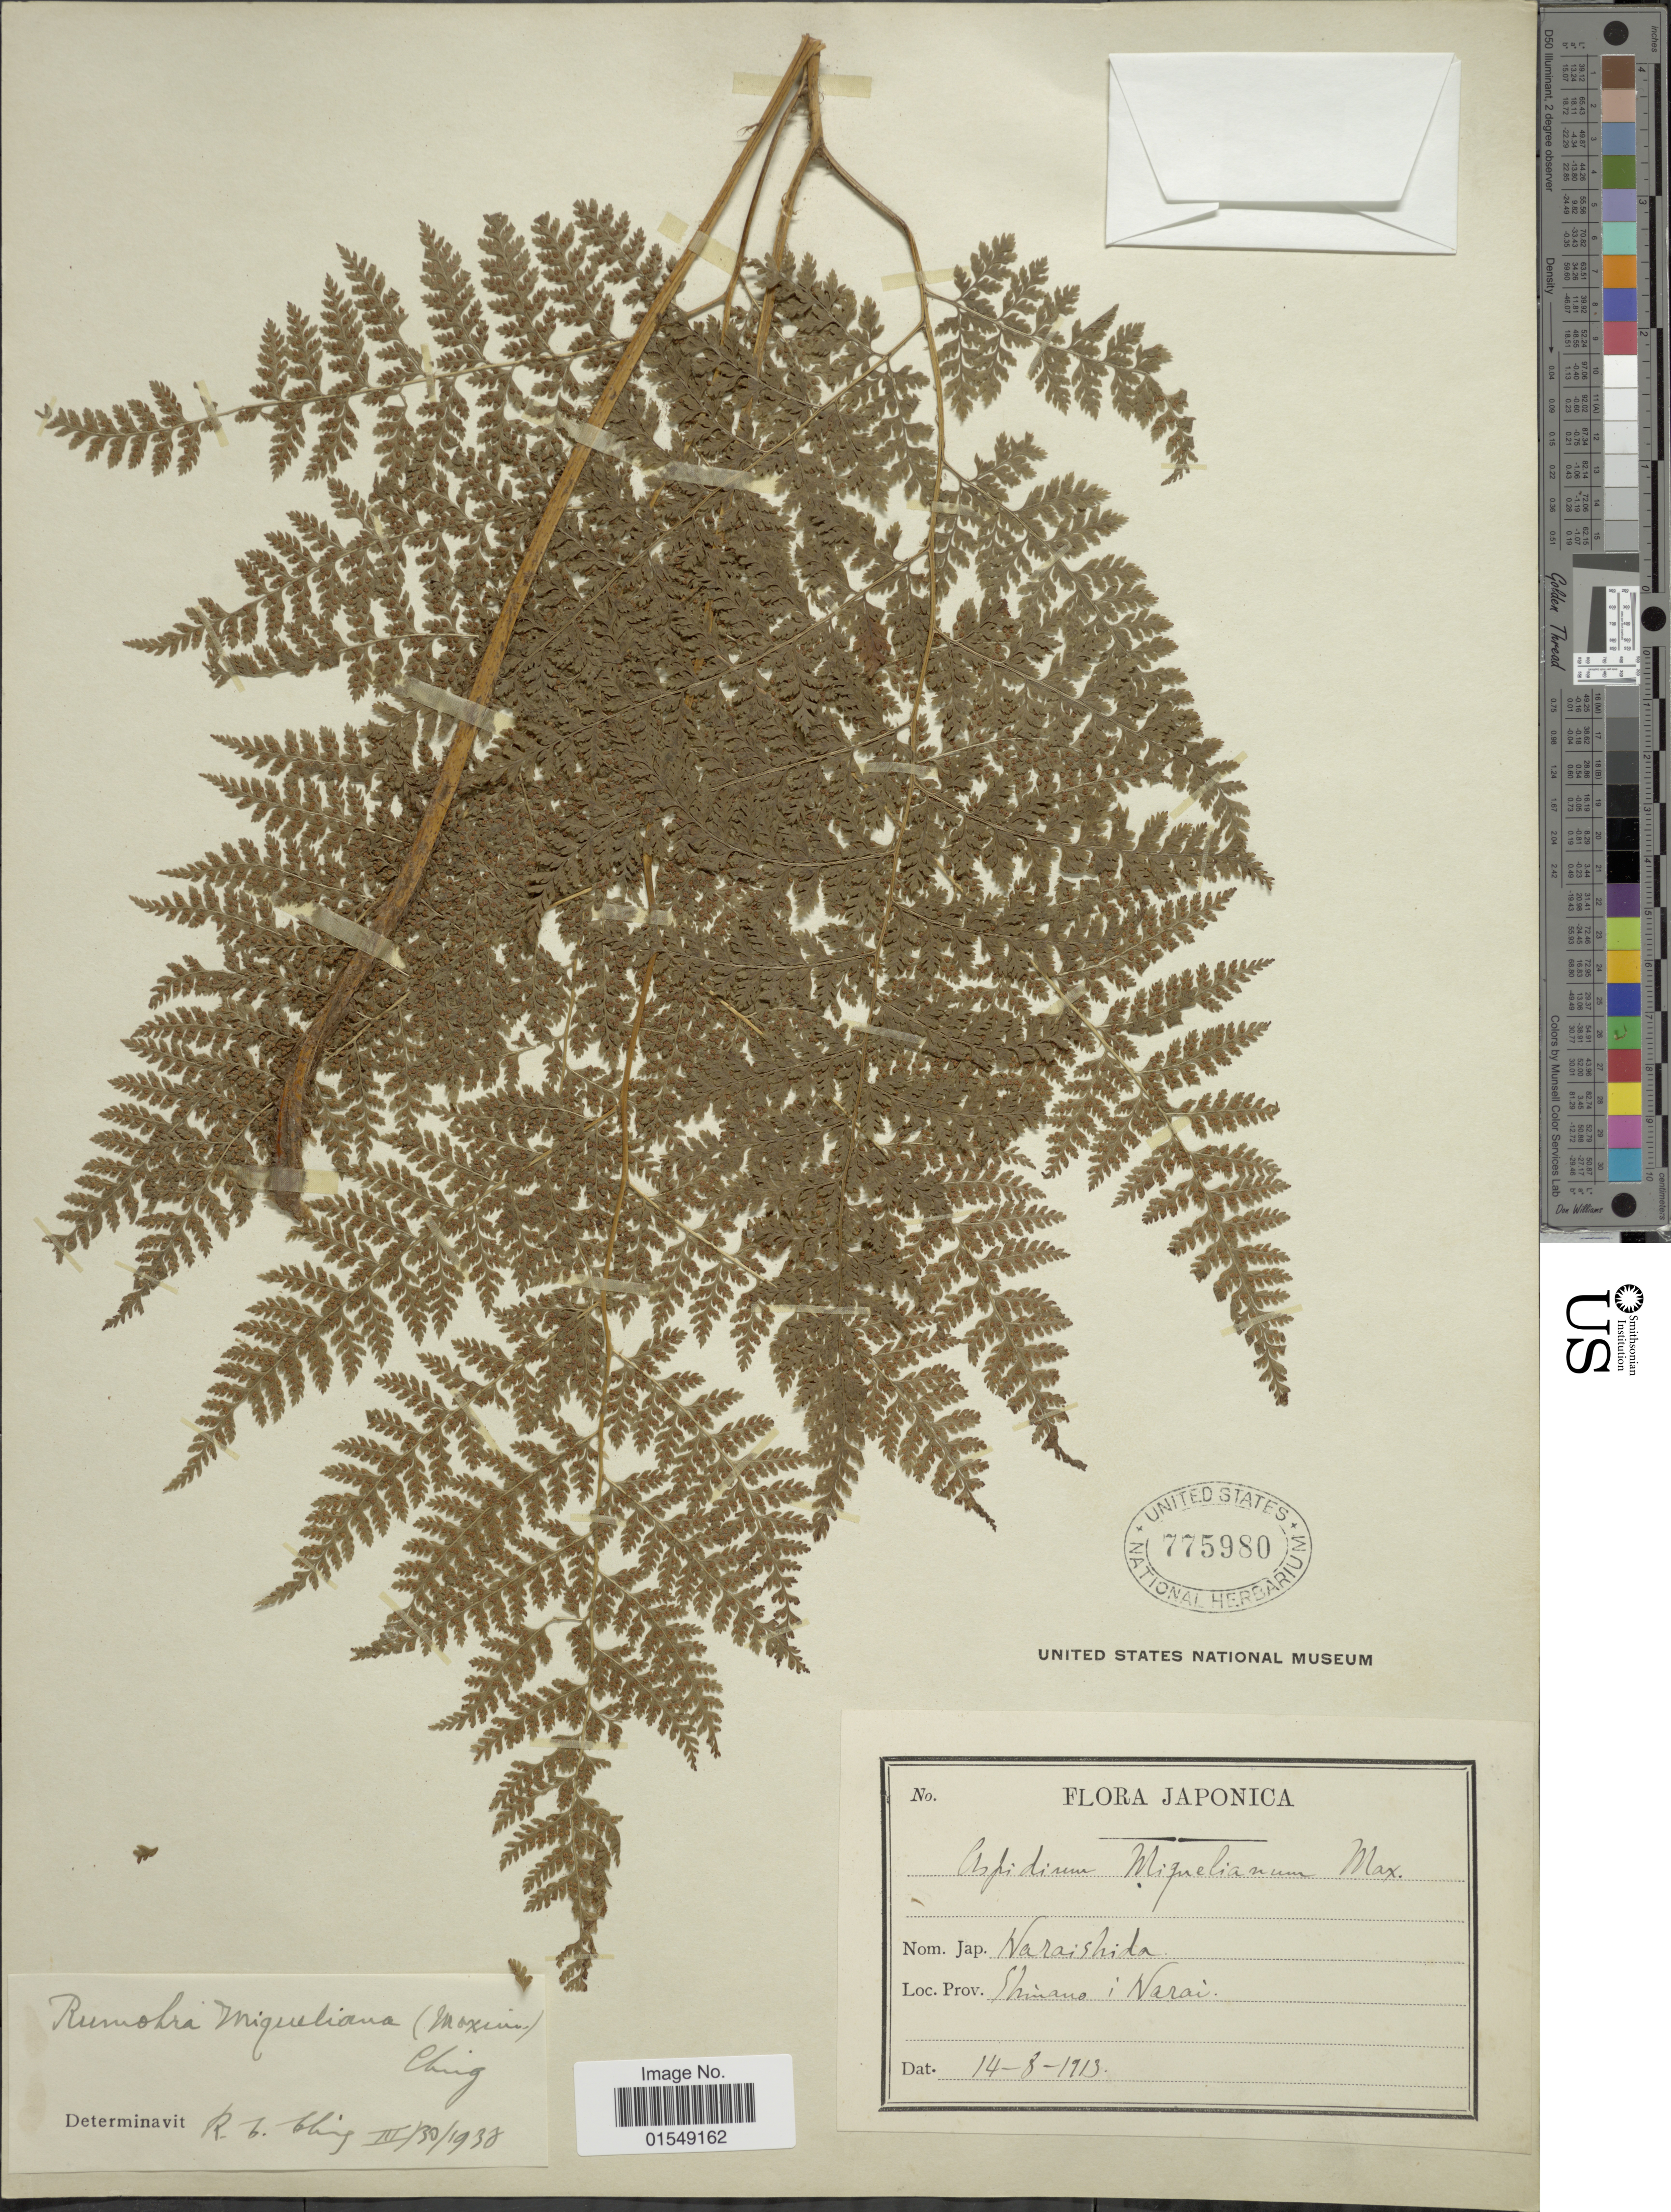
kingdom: Plantae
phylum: Tracheophyta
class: Polypodiopsida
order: Polypodiales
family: Dryopteridaceae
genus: Arachniodes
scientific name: Arachniodes miqueliana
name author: (Maxim. ex Franch. & Sav.) Ohwi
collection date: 1913-08-14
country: Japan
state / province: Simane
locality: Naraishida, Shimanoe, Narai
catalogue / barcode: US 775980